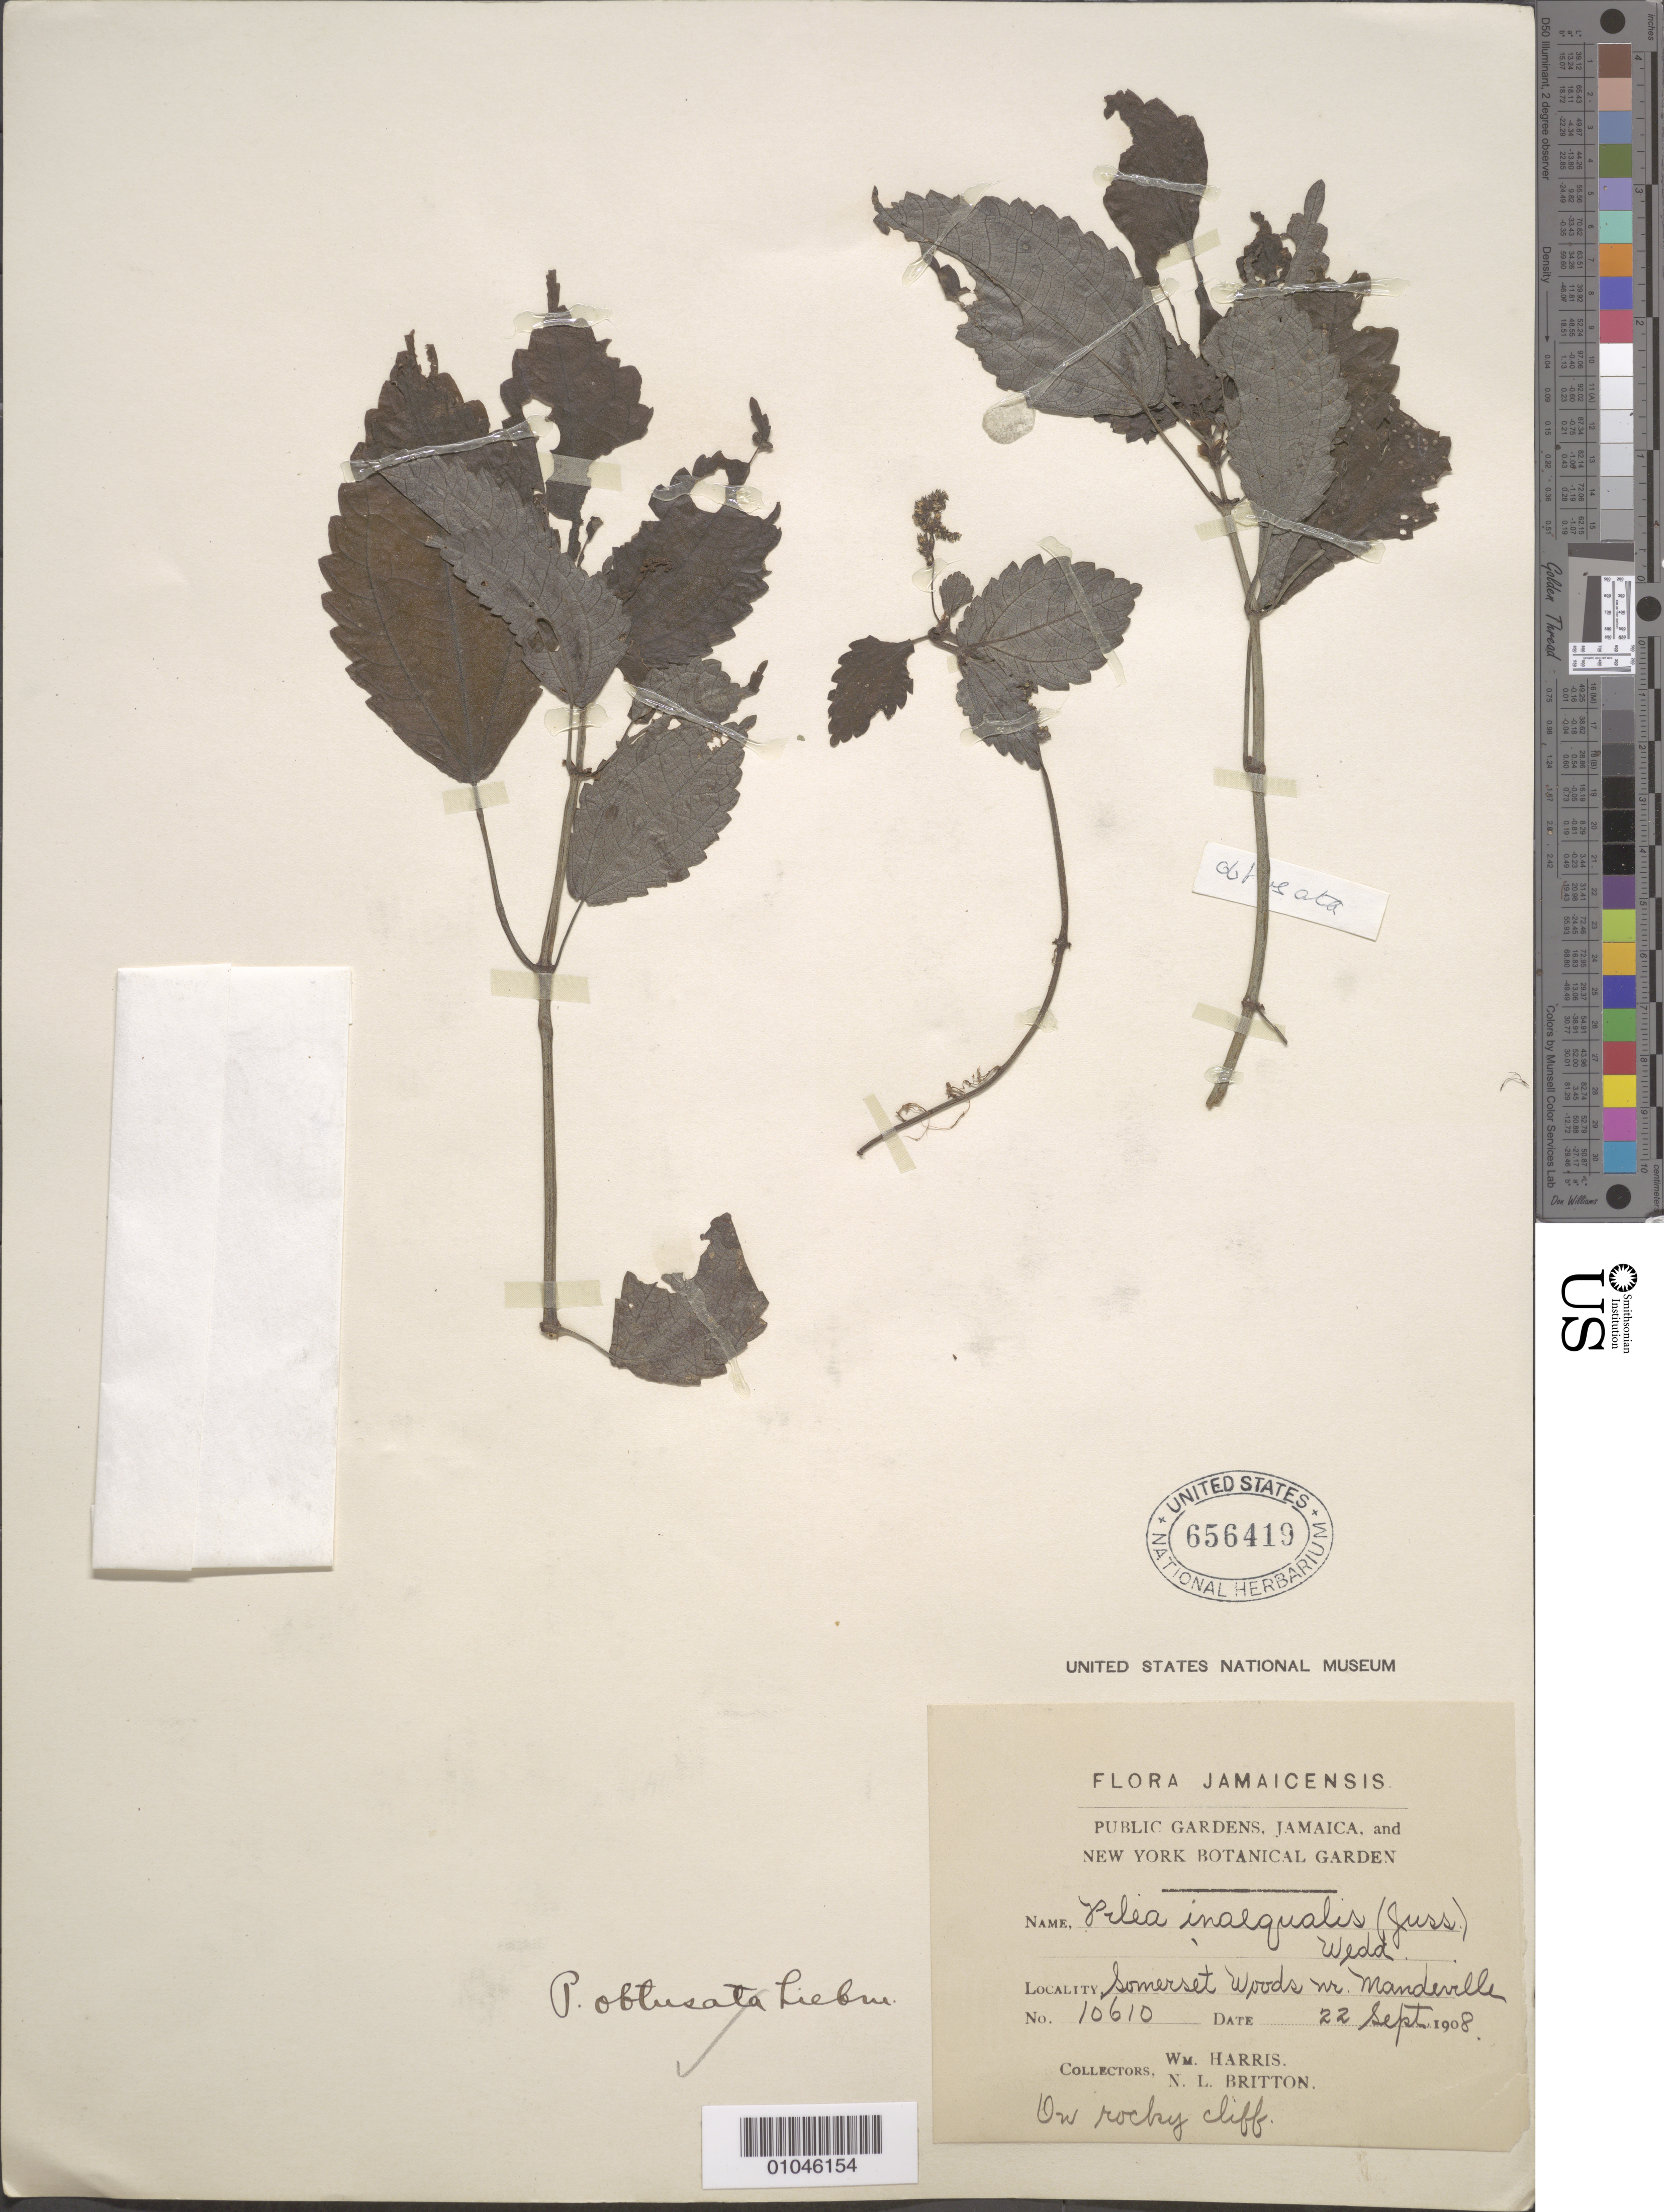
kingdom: Plantae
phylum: Tracheophyta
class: Magnoliopsida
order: Rosales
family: Urticaceae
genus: Pilea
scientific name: Pilea obtusata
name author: Liebm.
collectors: W. Harris & N. Britton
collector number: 10610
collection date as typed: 22 Sep 1908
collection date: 1908-09-22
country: Jamaica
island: Jamaica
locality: Somerset Woods in Manderville. On rocky cliff.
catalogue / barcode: US 656419